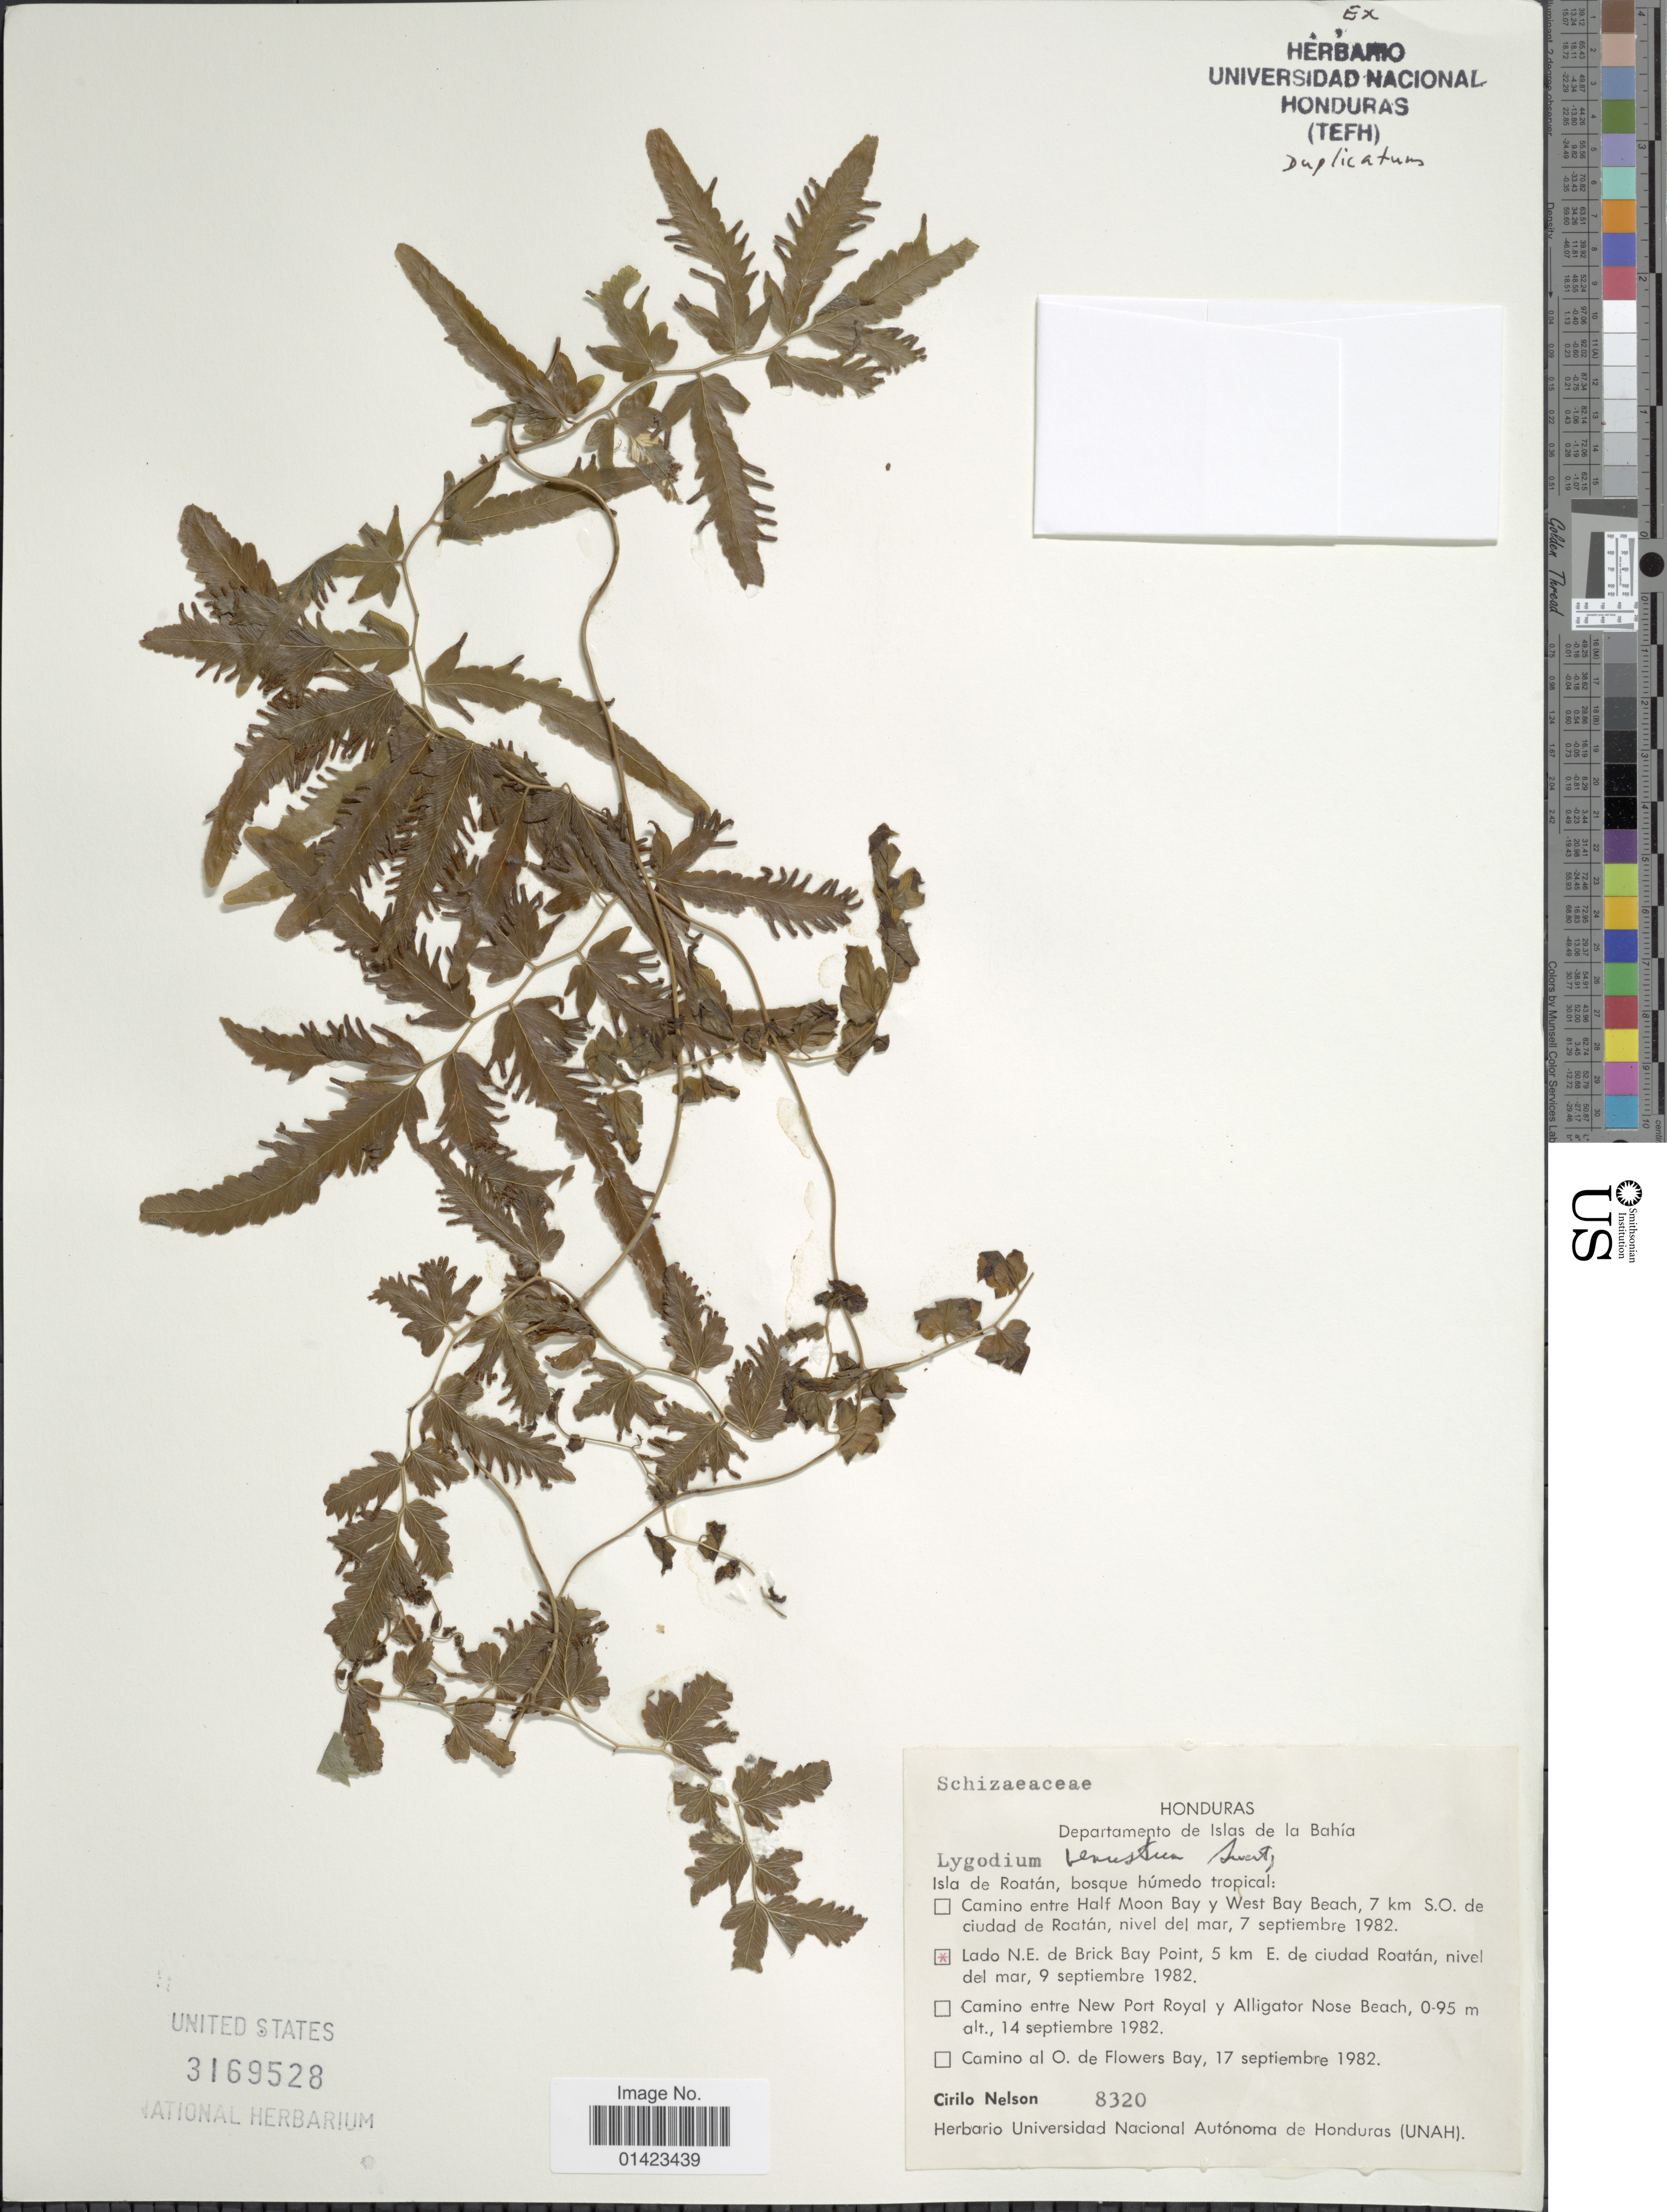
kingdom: Plantae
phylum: Tracheophyta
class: Polypodiopsida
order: Schizaeales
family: Lygodiaceae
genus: Lygodium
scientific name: Lygodium venustum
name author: Sw.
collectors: C. Nelson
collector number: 8320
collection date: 1982-09-19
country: Honduras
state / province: Islas de la Bahía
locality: Departamento de Islas de la Bahia, Lado N.E. de Brick Bay Point, 5km E de ciudad Roatán, nivel del mar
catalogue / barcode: US 3169528